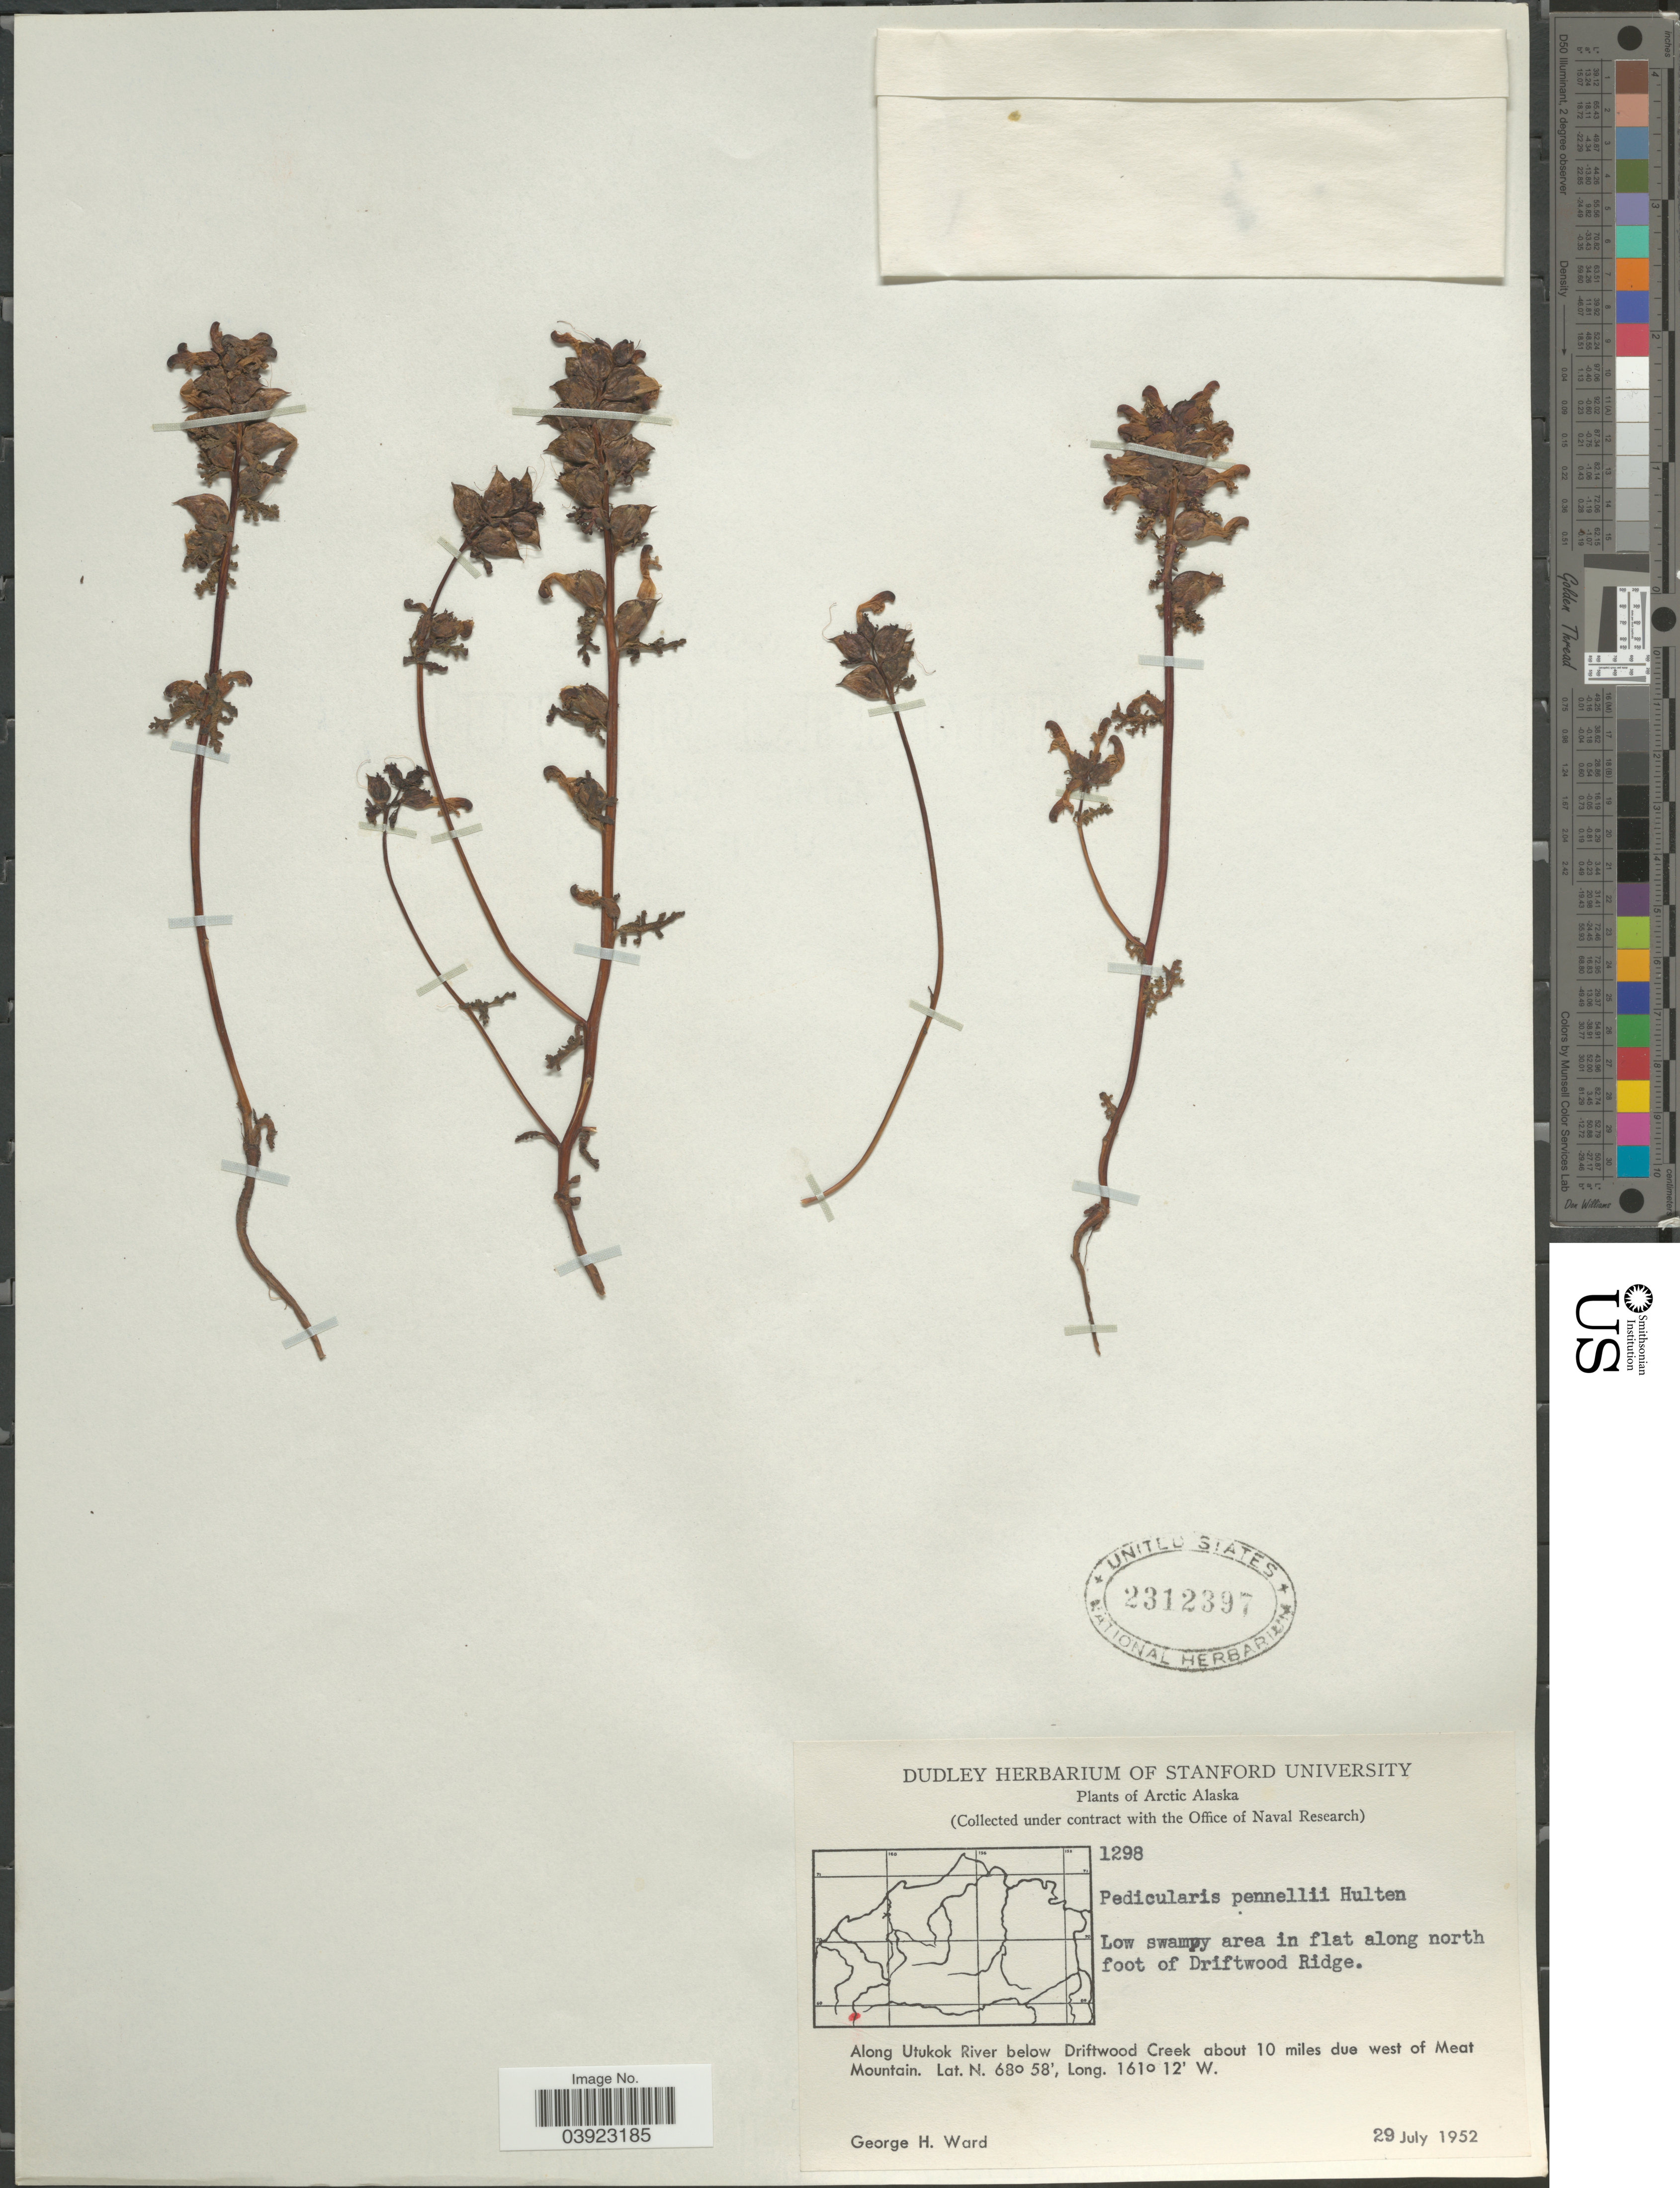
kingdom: Plantae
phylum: Tracheophyta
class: Magnoliopsida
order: Lamiales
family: Orobanchaceae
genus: Pedicularis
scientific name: Pedicularis pennellii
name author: Hultén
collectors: G. H. Ward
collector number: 1298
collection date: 1952-07-29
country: United States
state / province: Alaska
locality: Arctic Alaska. Low swampy area in flat along north foot of Driftwood Ridge. Along Utukok River below Driftwood Creek about 10 miles due west of Meat Mountain.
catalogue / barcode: US 2312397